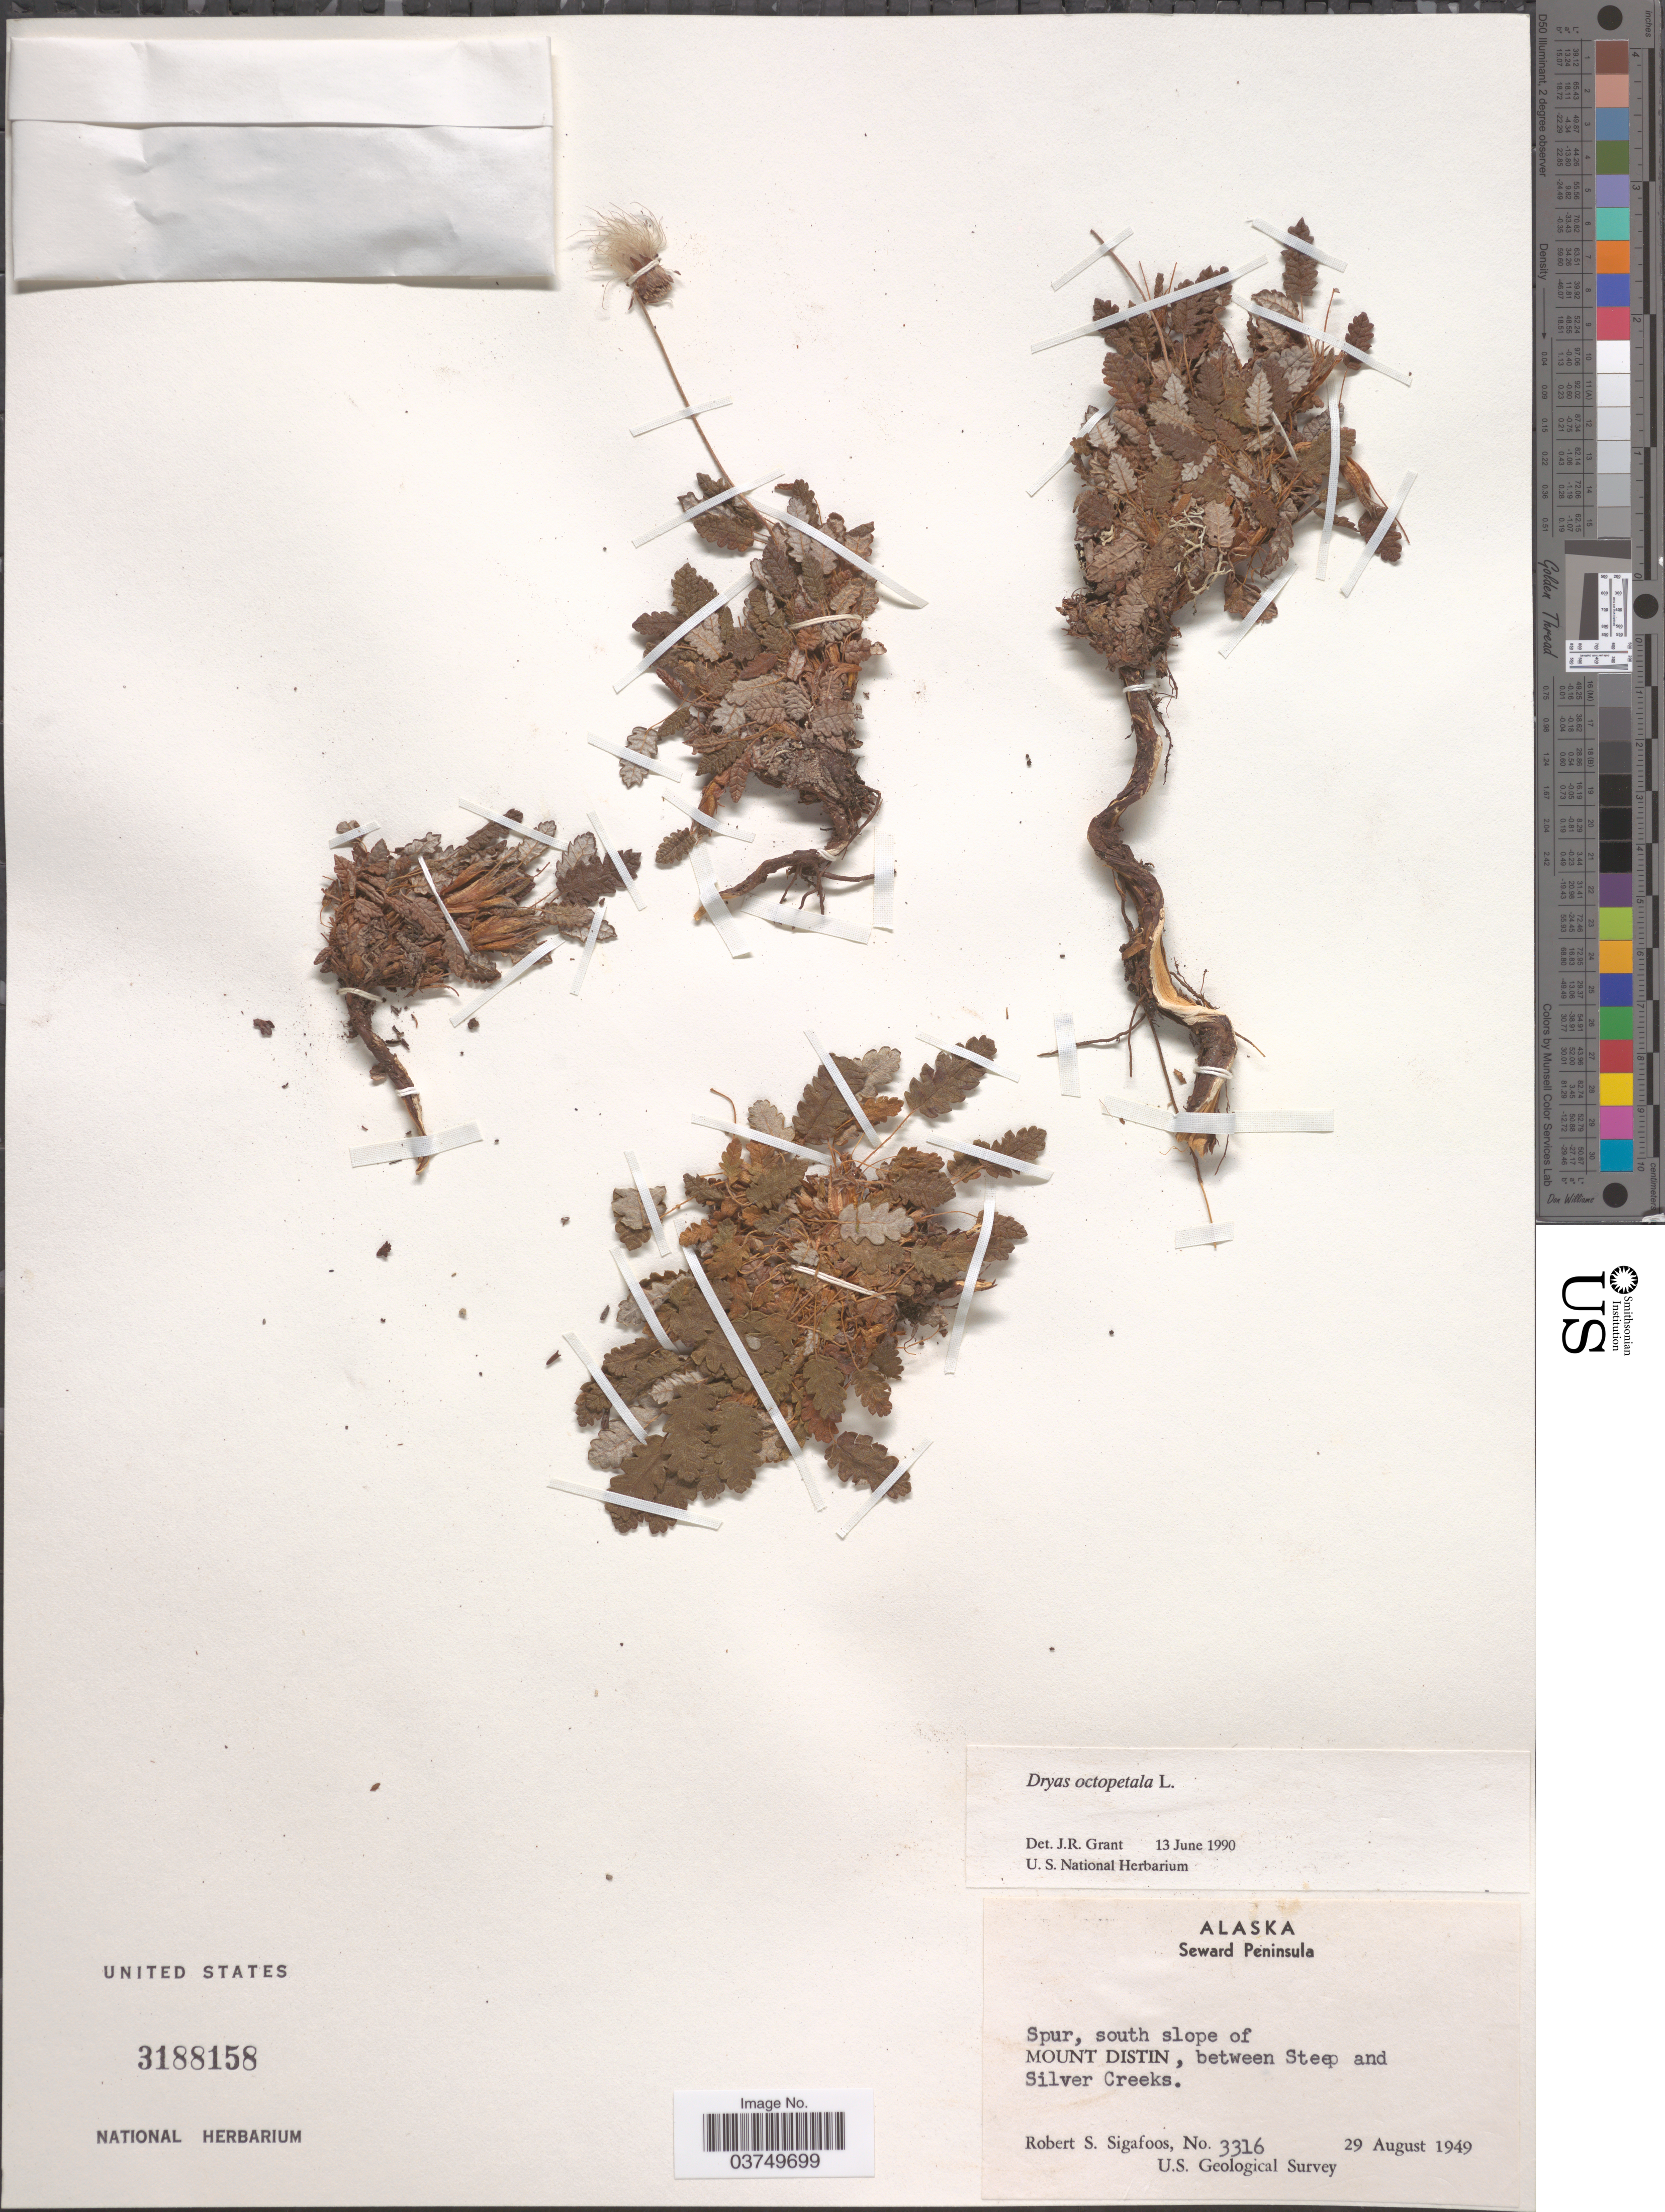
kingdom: Plantae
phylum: Tracheophyta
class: Magnoliopsida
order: Rosales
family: Rosaceae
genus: Dryas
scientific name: Dryas octopetala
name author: L.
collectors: R. Sigafoos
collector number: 3316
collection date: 1949-08-29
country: United States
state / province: Alaska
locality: Seward Peninsula. Spur, south slope of Mount Distin, between Steep and Silver Creeks.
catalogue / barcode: US 3188158